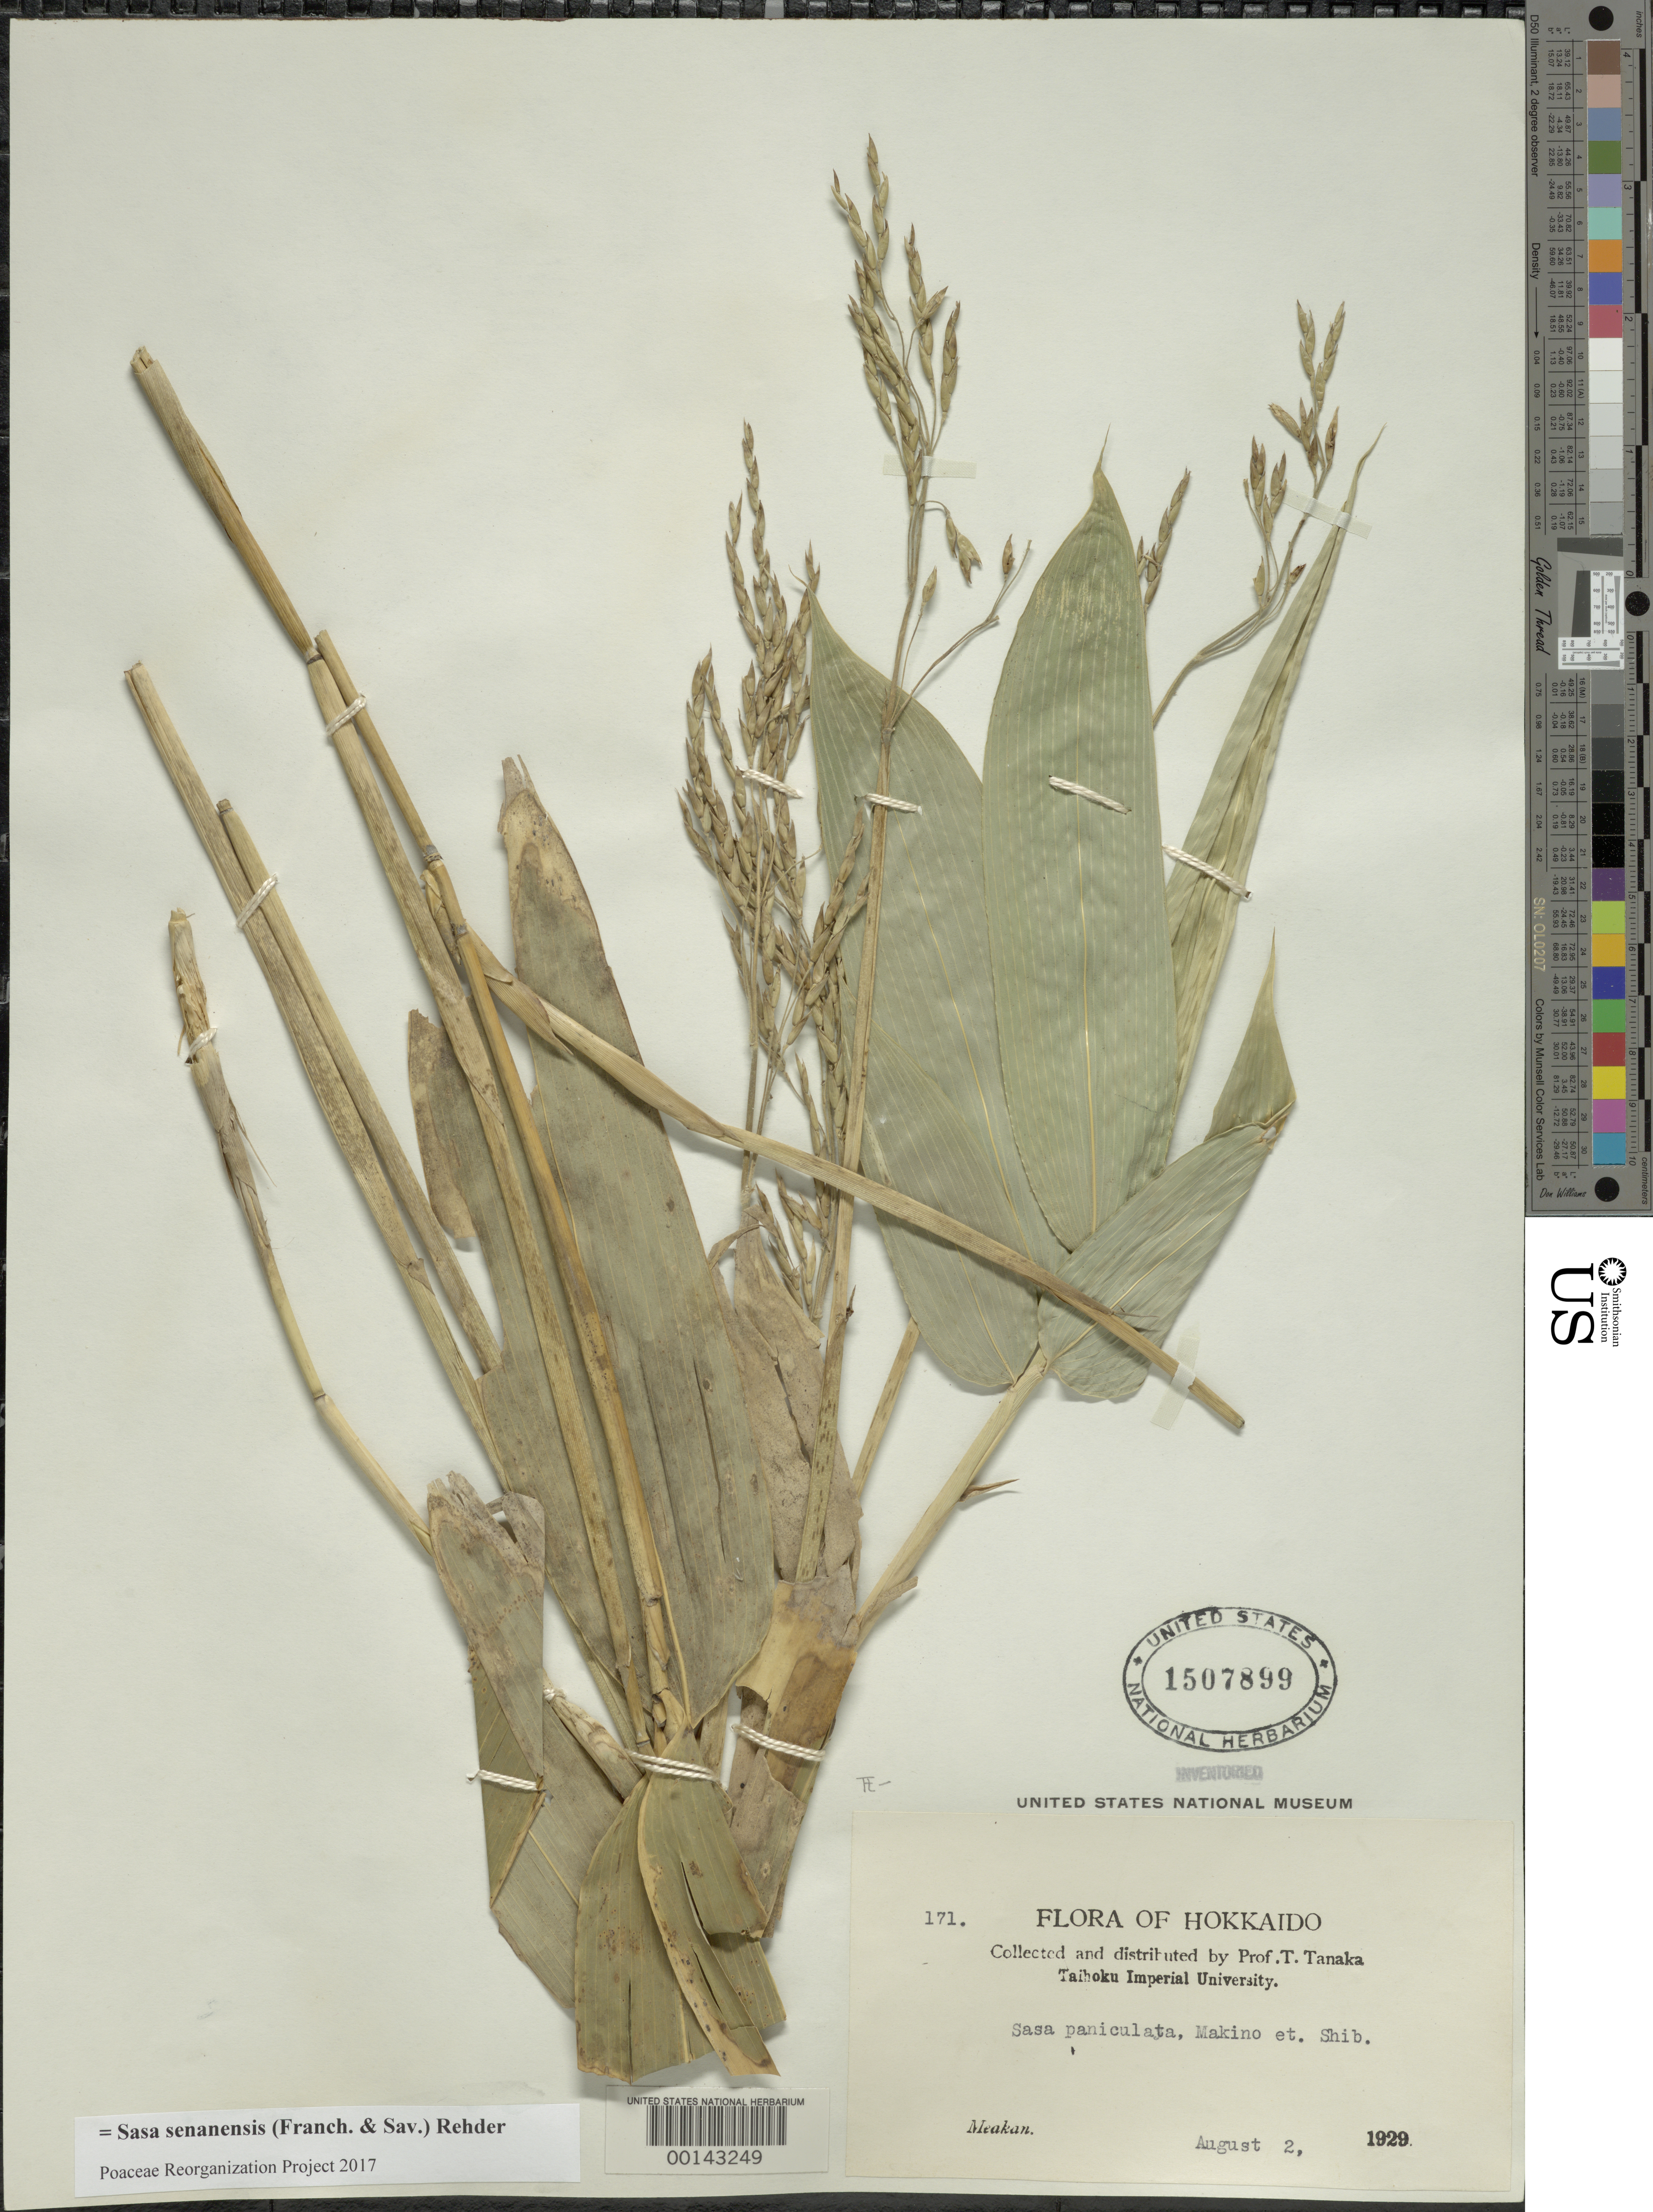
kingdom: Plantae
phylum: Tracheophyta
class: Liliopsida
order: Poales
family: Poaceae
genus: Sasa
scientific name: Sasa senanensis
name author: (Franch. & Sav.) Rehder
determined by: Poaceae Reorganization Project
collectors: -. Meakan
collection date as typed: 02 Aug 1929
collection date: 1929-08-02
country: Japan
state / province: Hokkaido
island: Hokkaido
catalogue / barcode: US 1507899